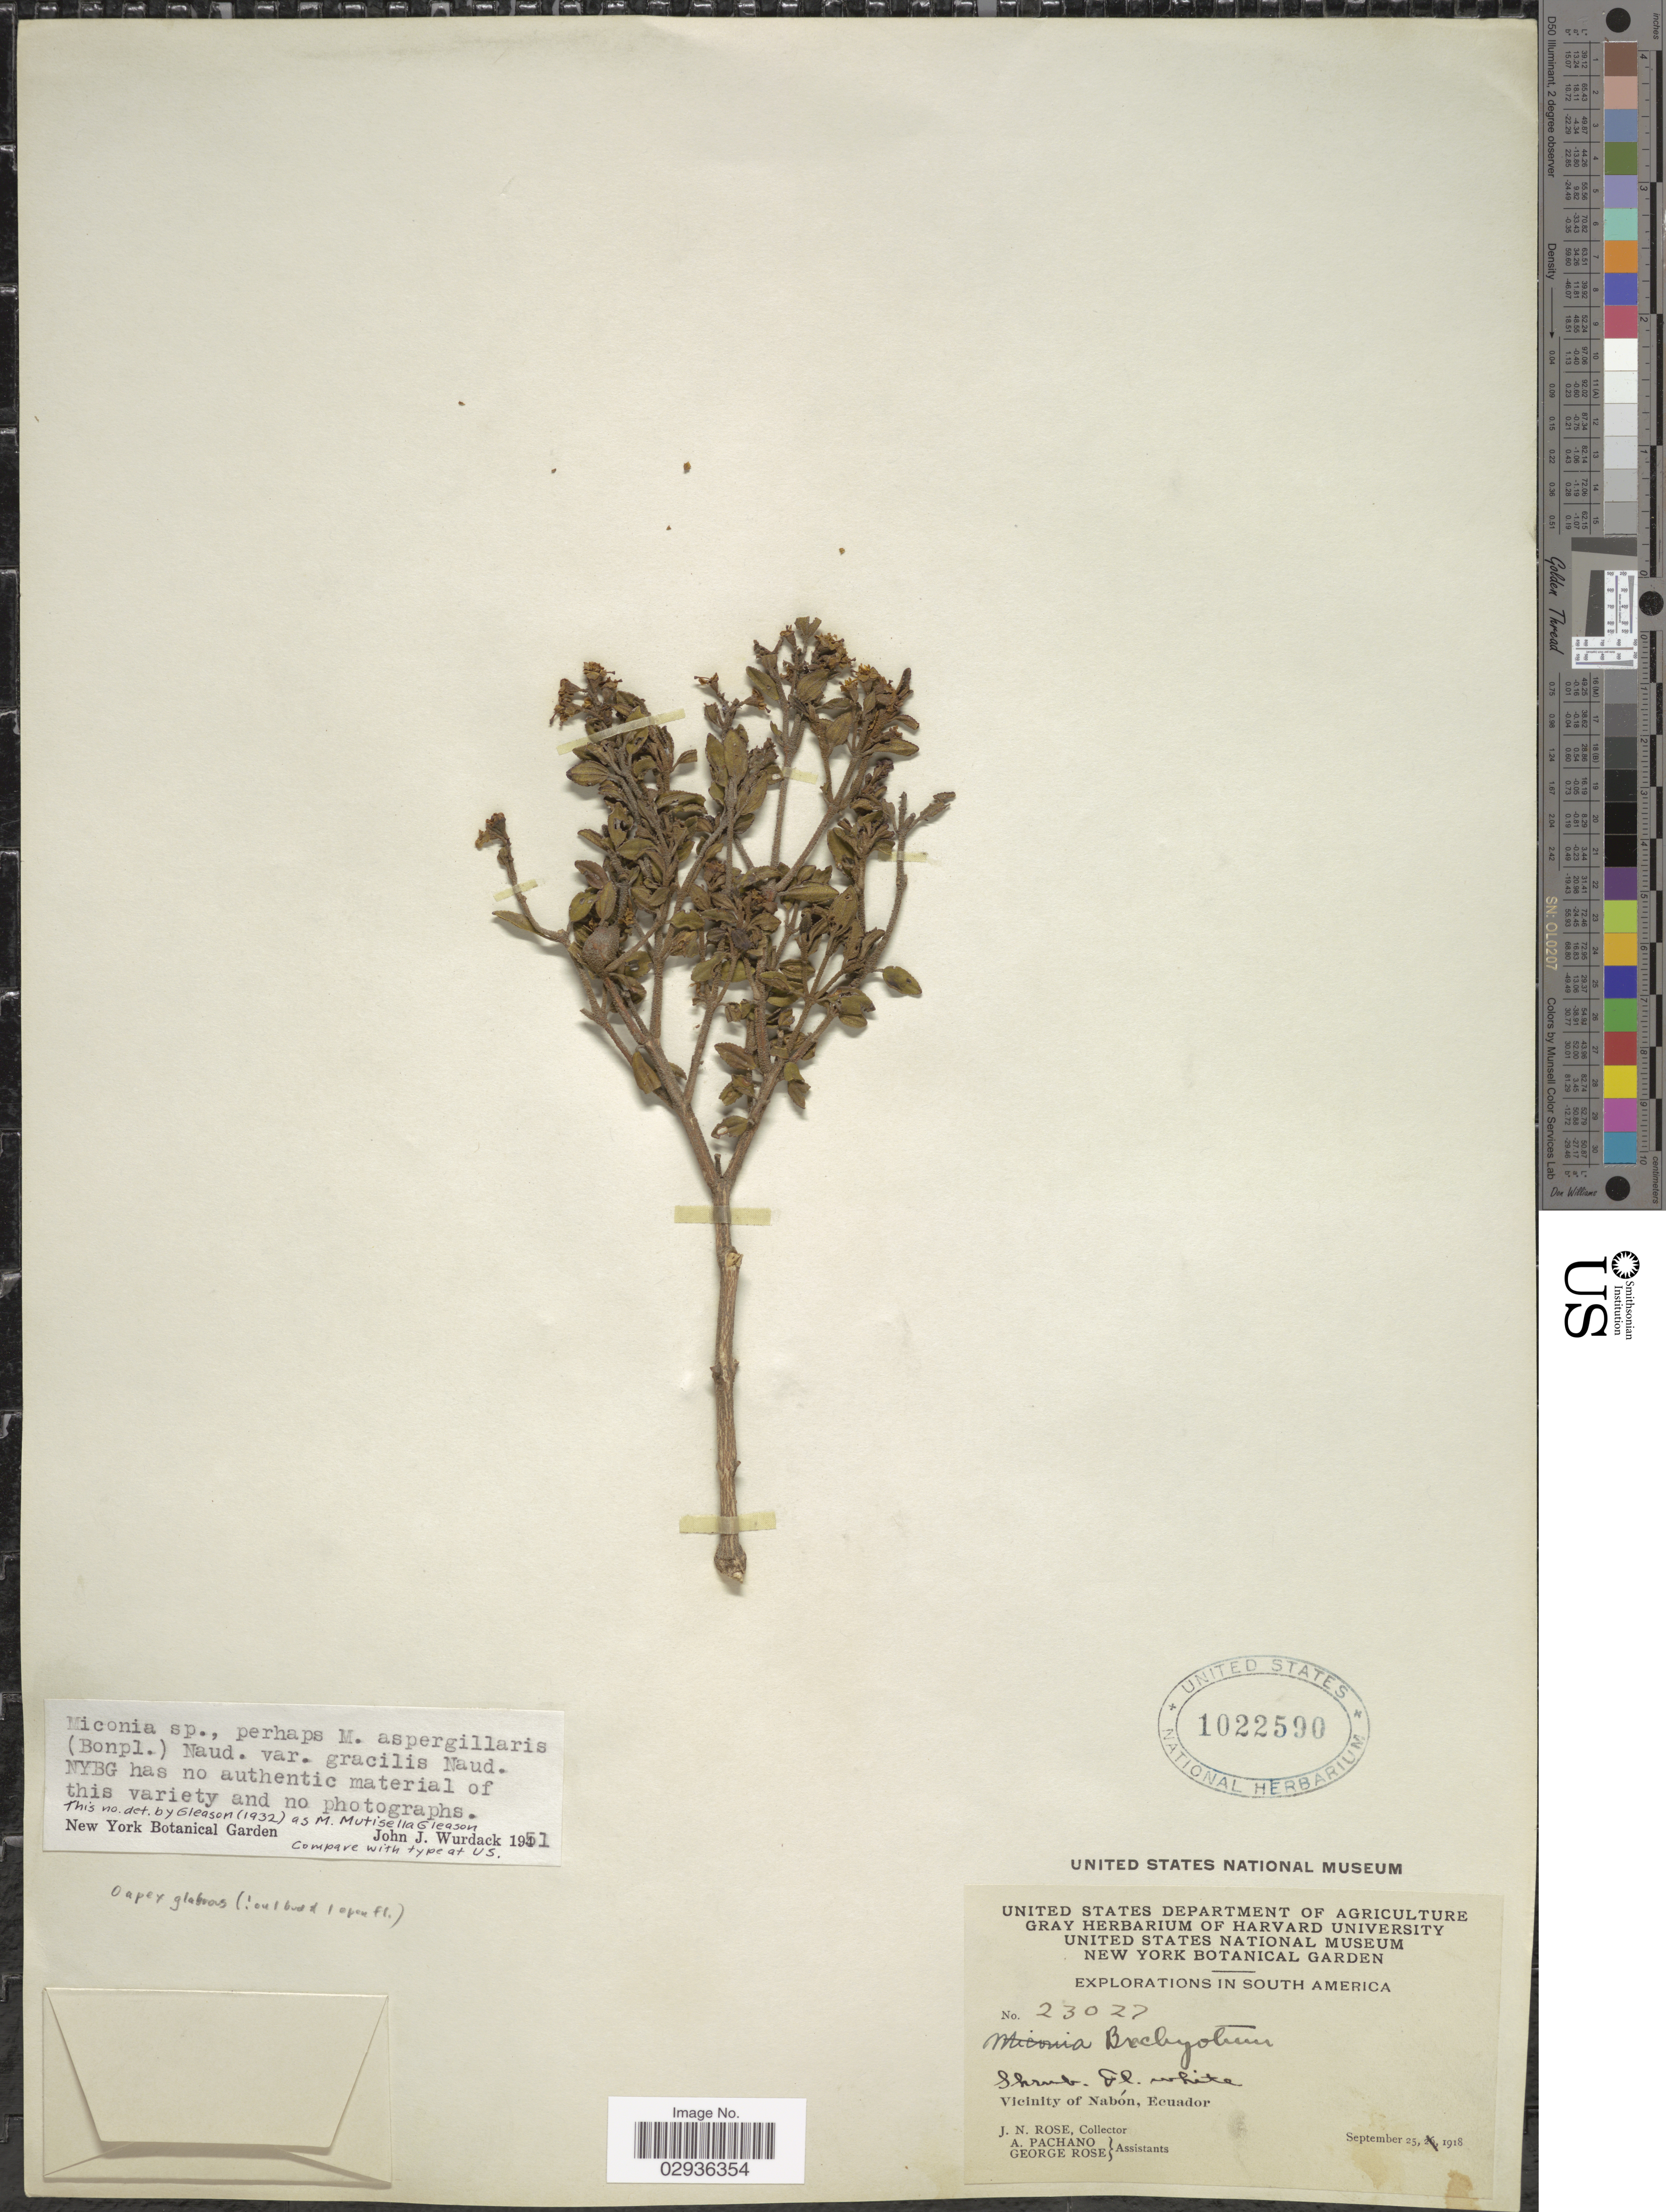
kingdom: Plantae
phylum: Tracheophyta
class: Magnoliopsida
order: Myrtales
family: Melastomataceae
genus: Miconia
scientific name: Miconia aspergillaris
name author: (Bonpl.) Naudin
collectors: J. N. Rose, A. Pachano & G. Rose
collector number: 23027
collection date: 1918-09-25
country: Ecuador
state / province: Azuay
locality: Vicinity of Nabón.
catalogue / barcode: US 1022590